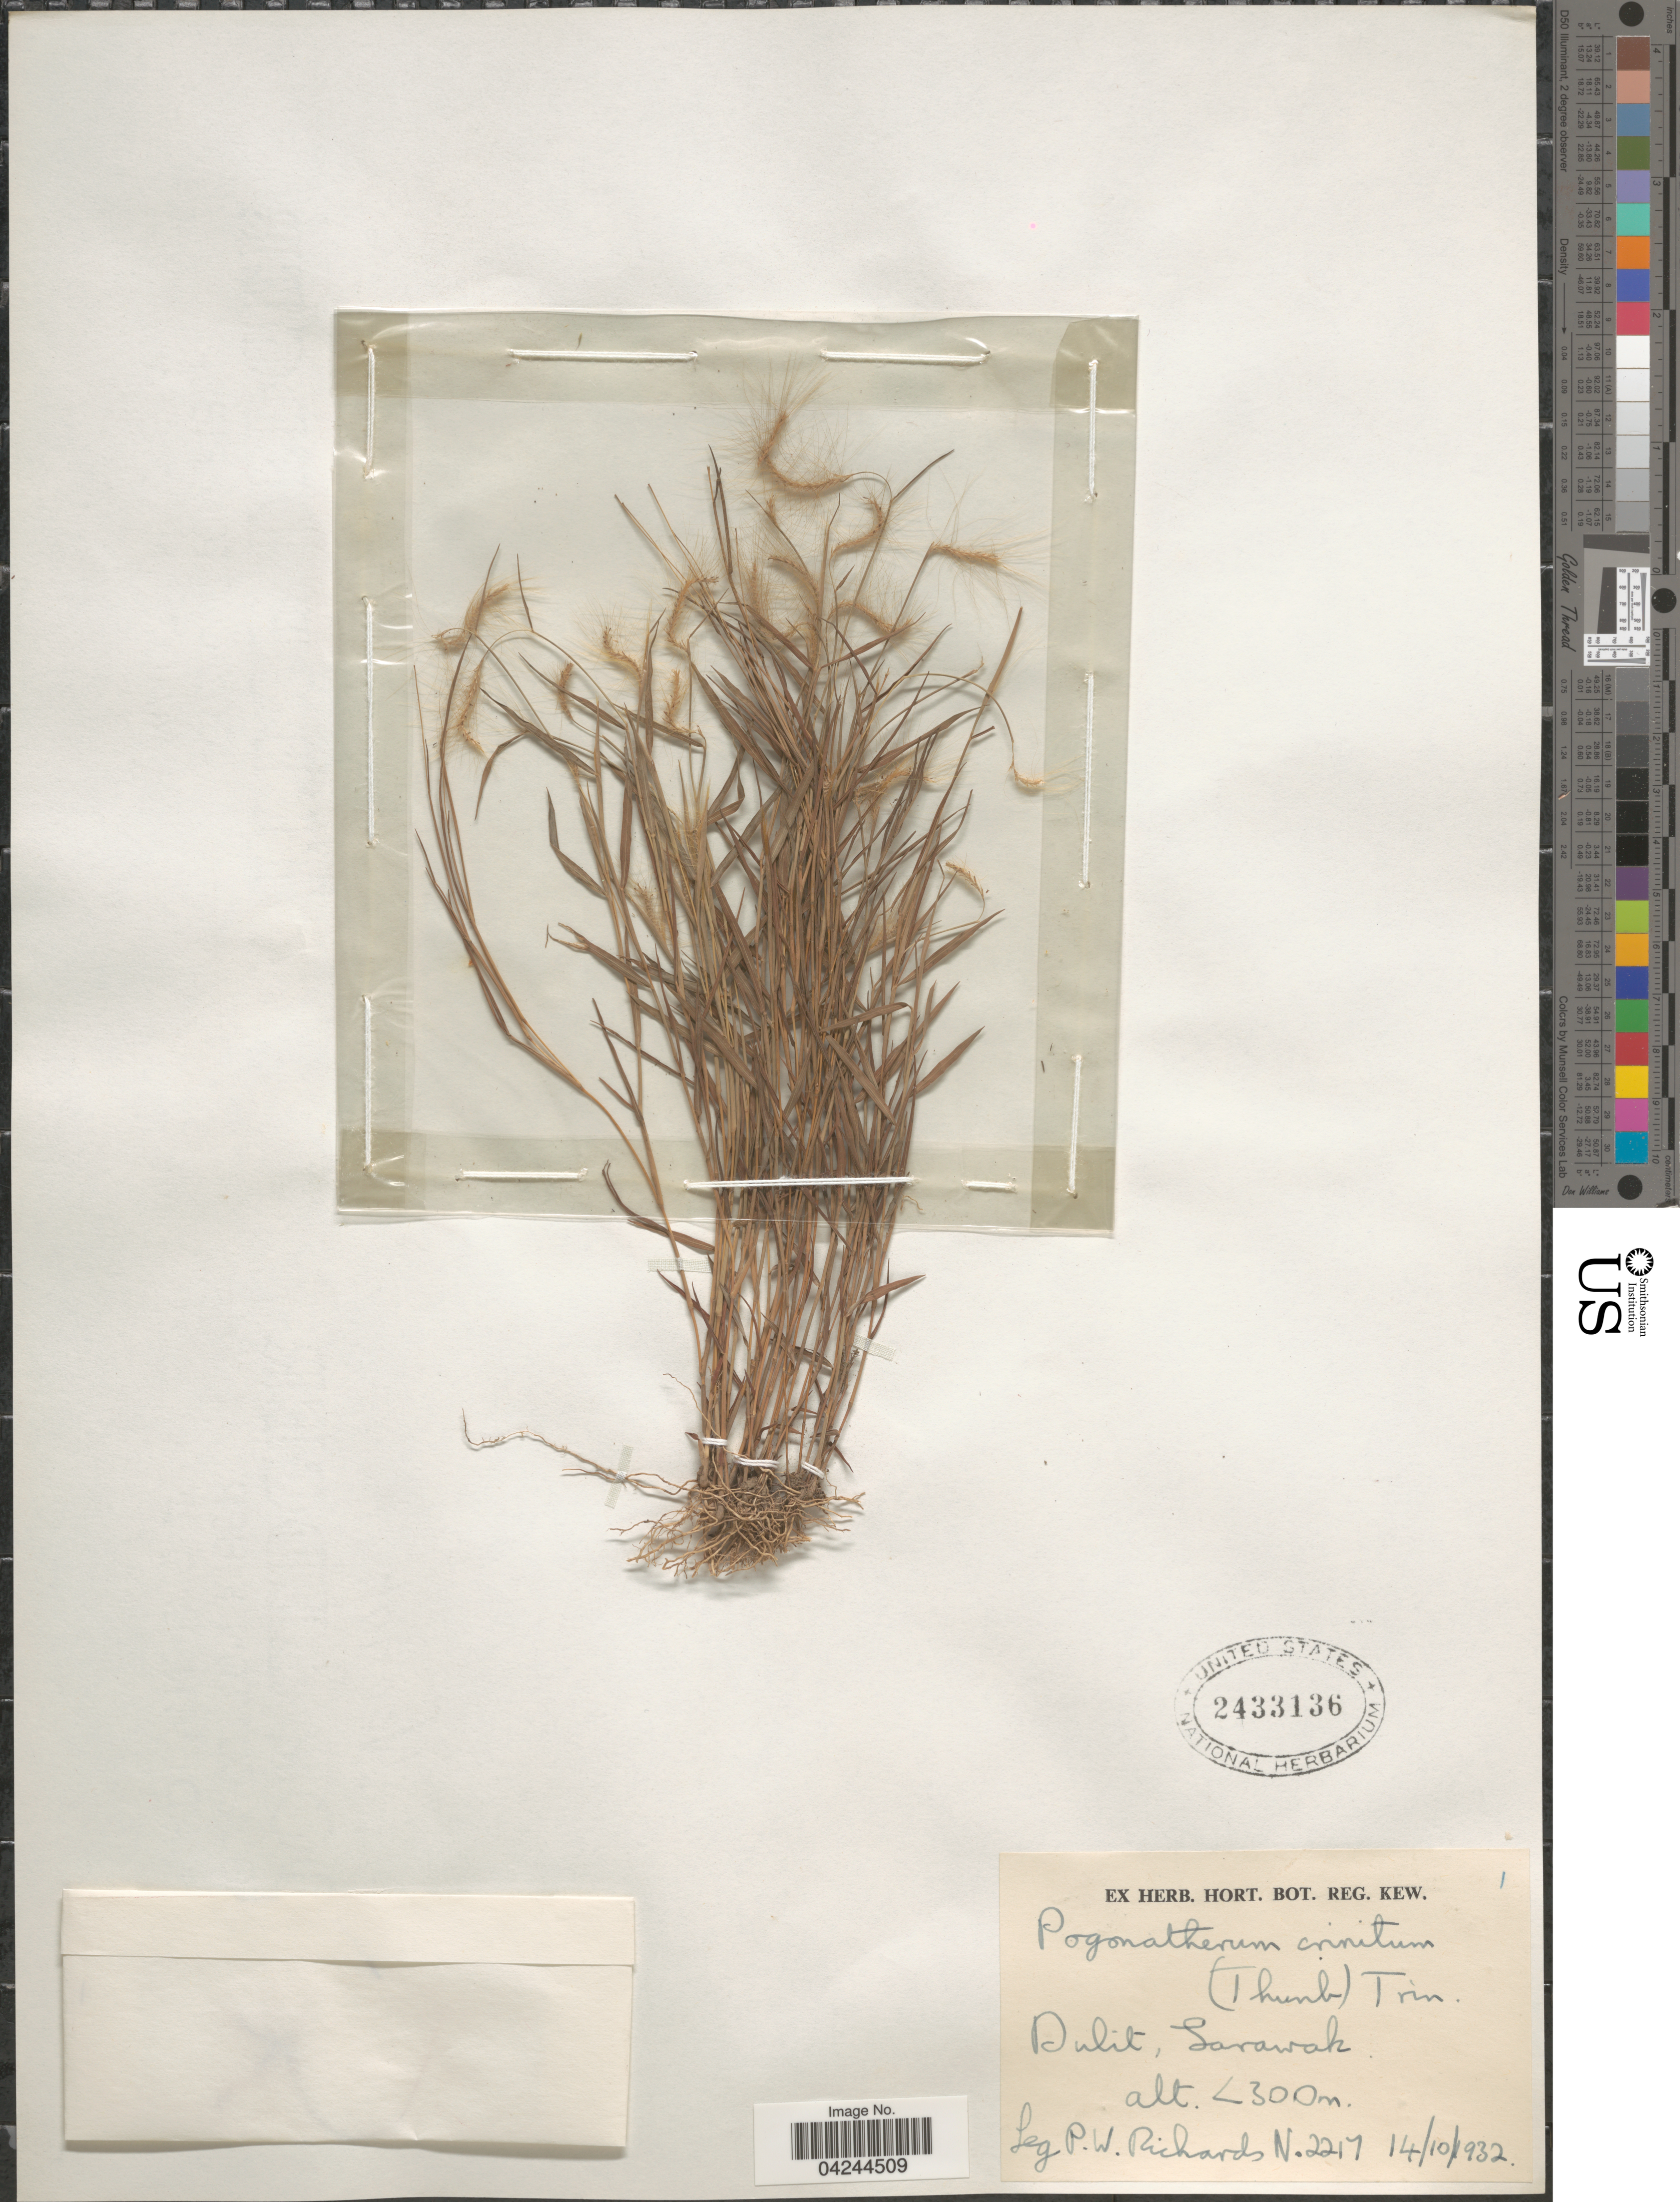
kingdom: Plantae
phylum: Tracheophyta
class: Liliopsida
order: Poales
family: Poaceae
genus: Pogonatherum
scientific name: Pogonatherum crinitum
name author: (Thunb.) Kunth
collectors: P. Richards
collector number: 2217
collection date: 1932-10-14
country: Malaysia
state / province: Sarawak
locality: Dulit.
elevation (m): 300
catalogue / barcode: US 2433136